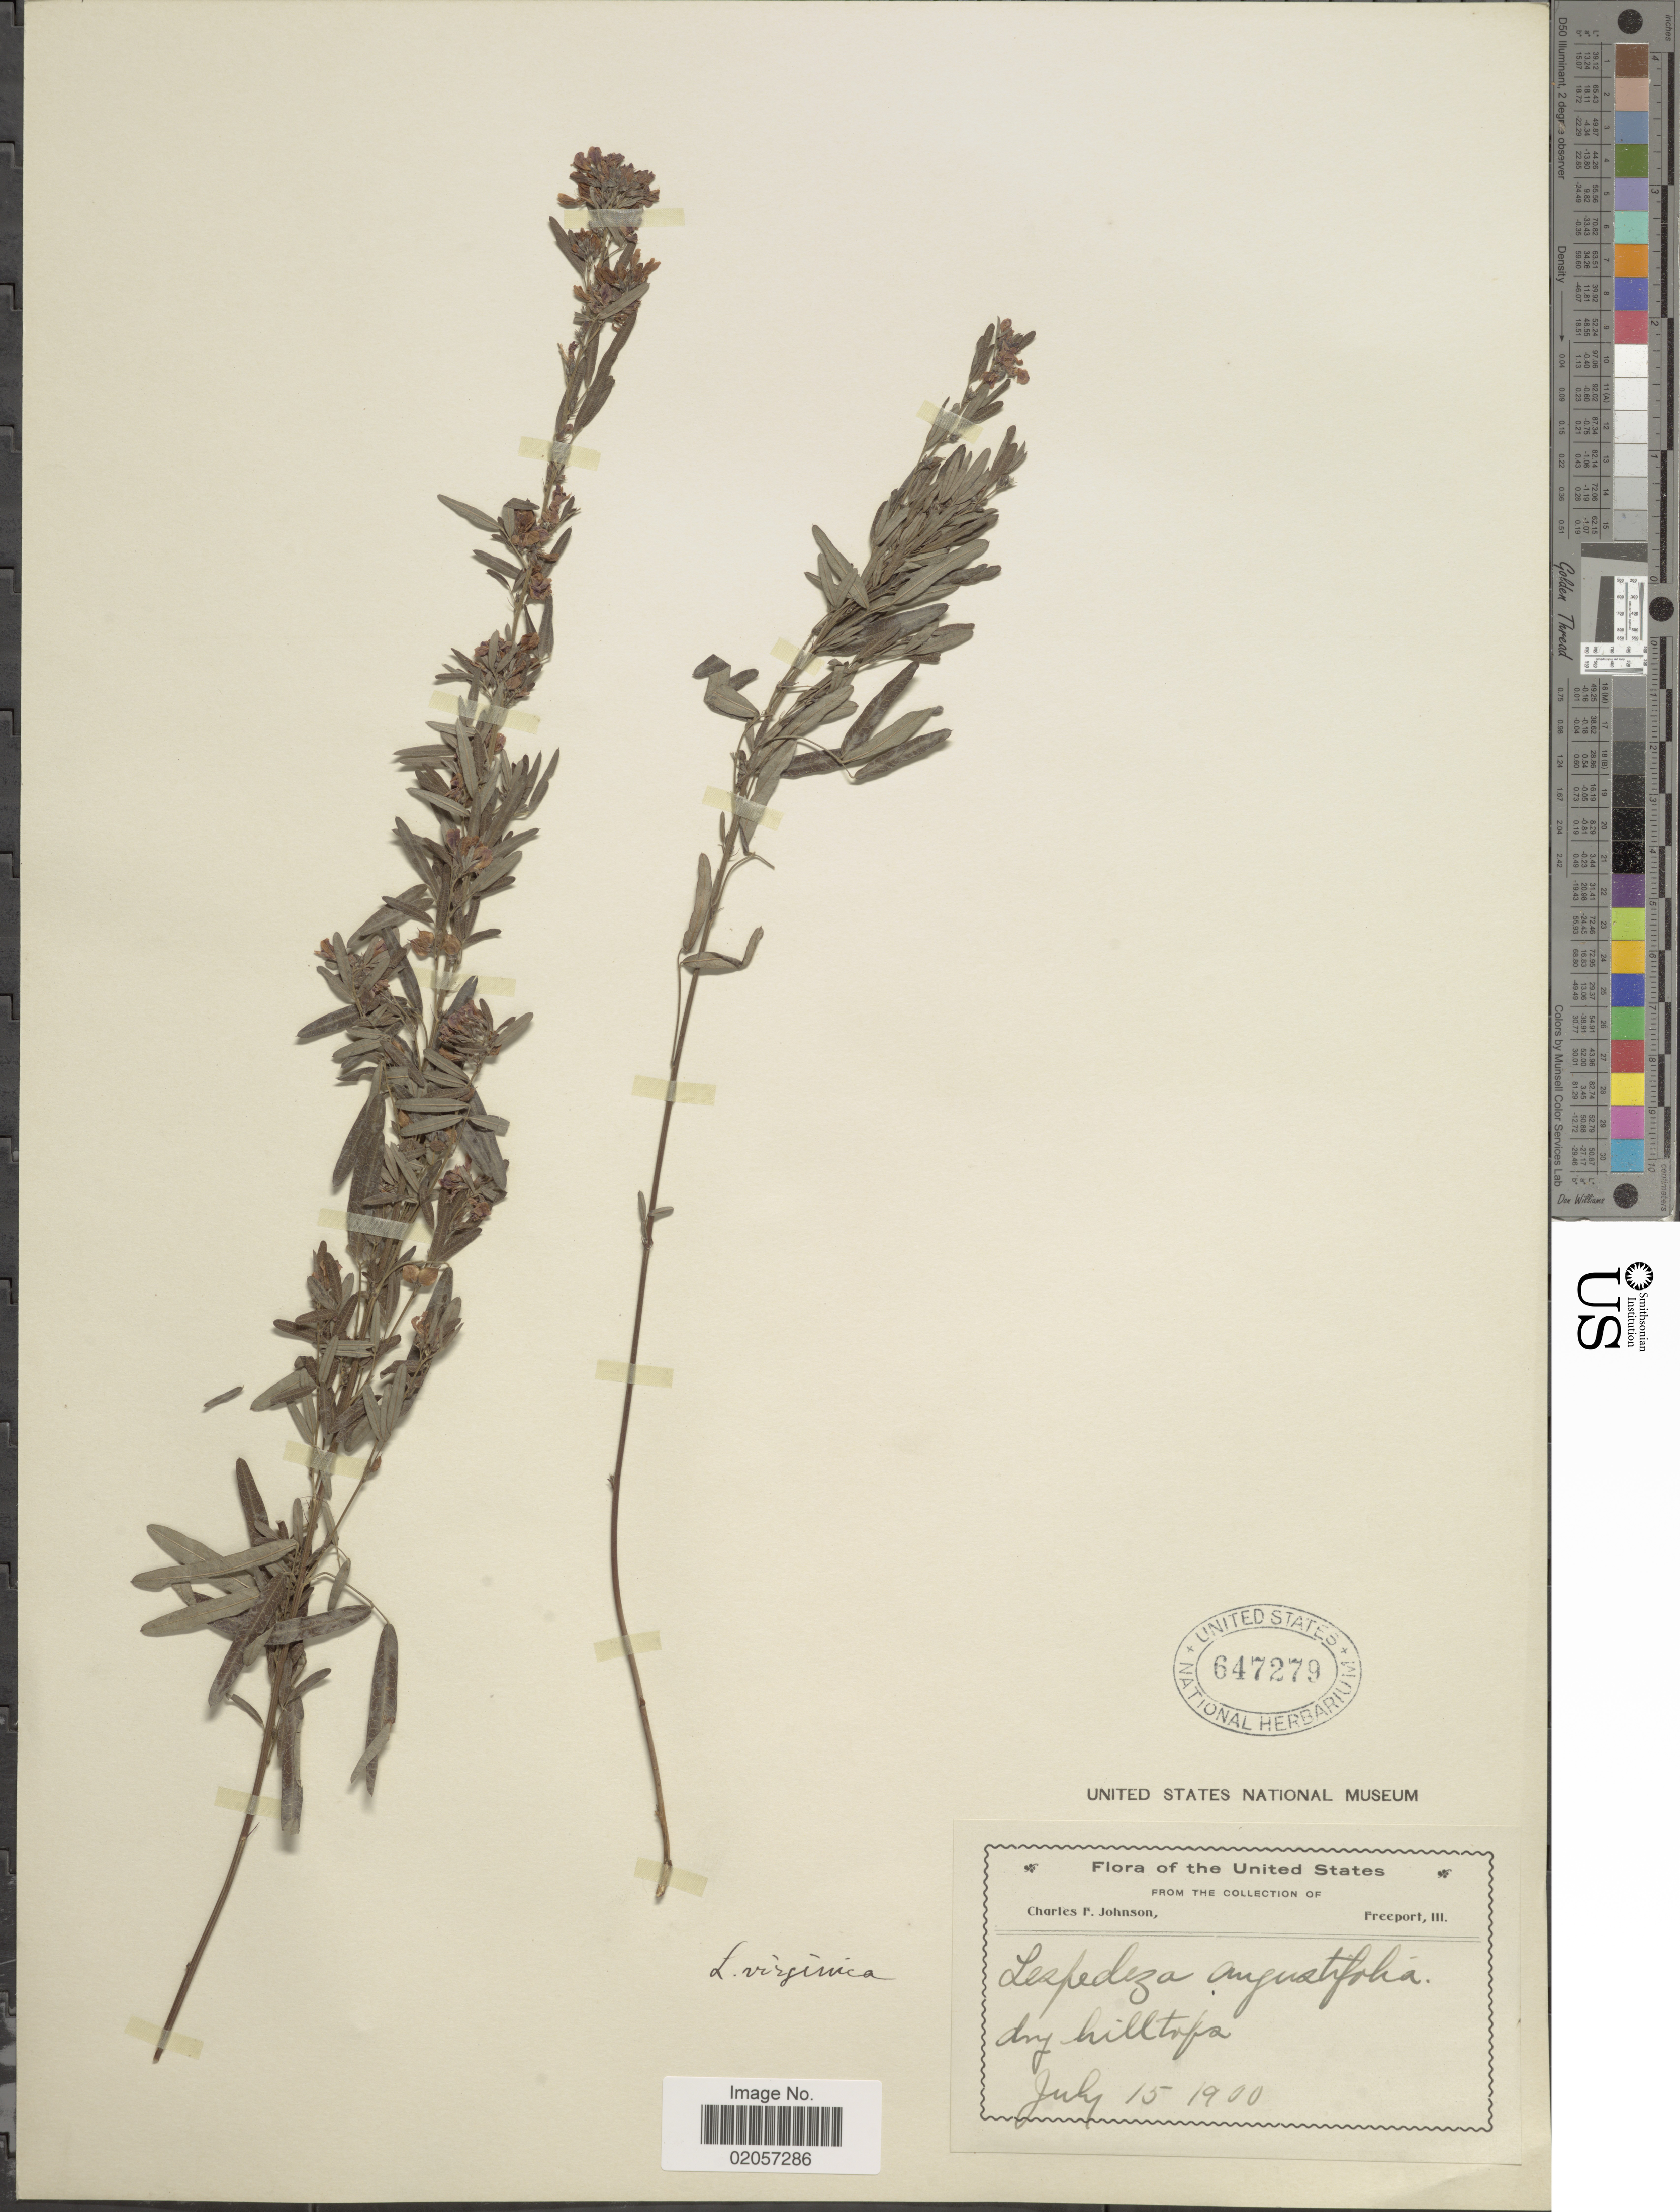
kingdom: Plantae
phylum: Tracheophyta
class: Magnoliopsida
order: Fabales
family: Fabaceae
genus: Lespedeza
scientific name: Lespedeza virginica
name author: (L.) Britton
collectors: C. Johnson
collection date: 1900-07-15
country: United States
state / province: Illinois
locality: Dry hilltops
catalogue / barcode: US 647279